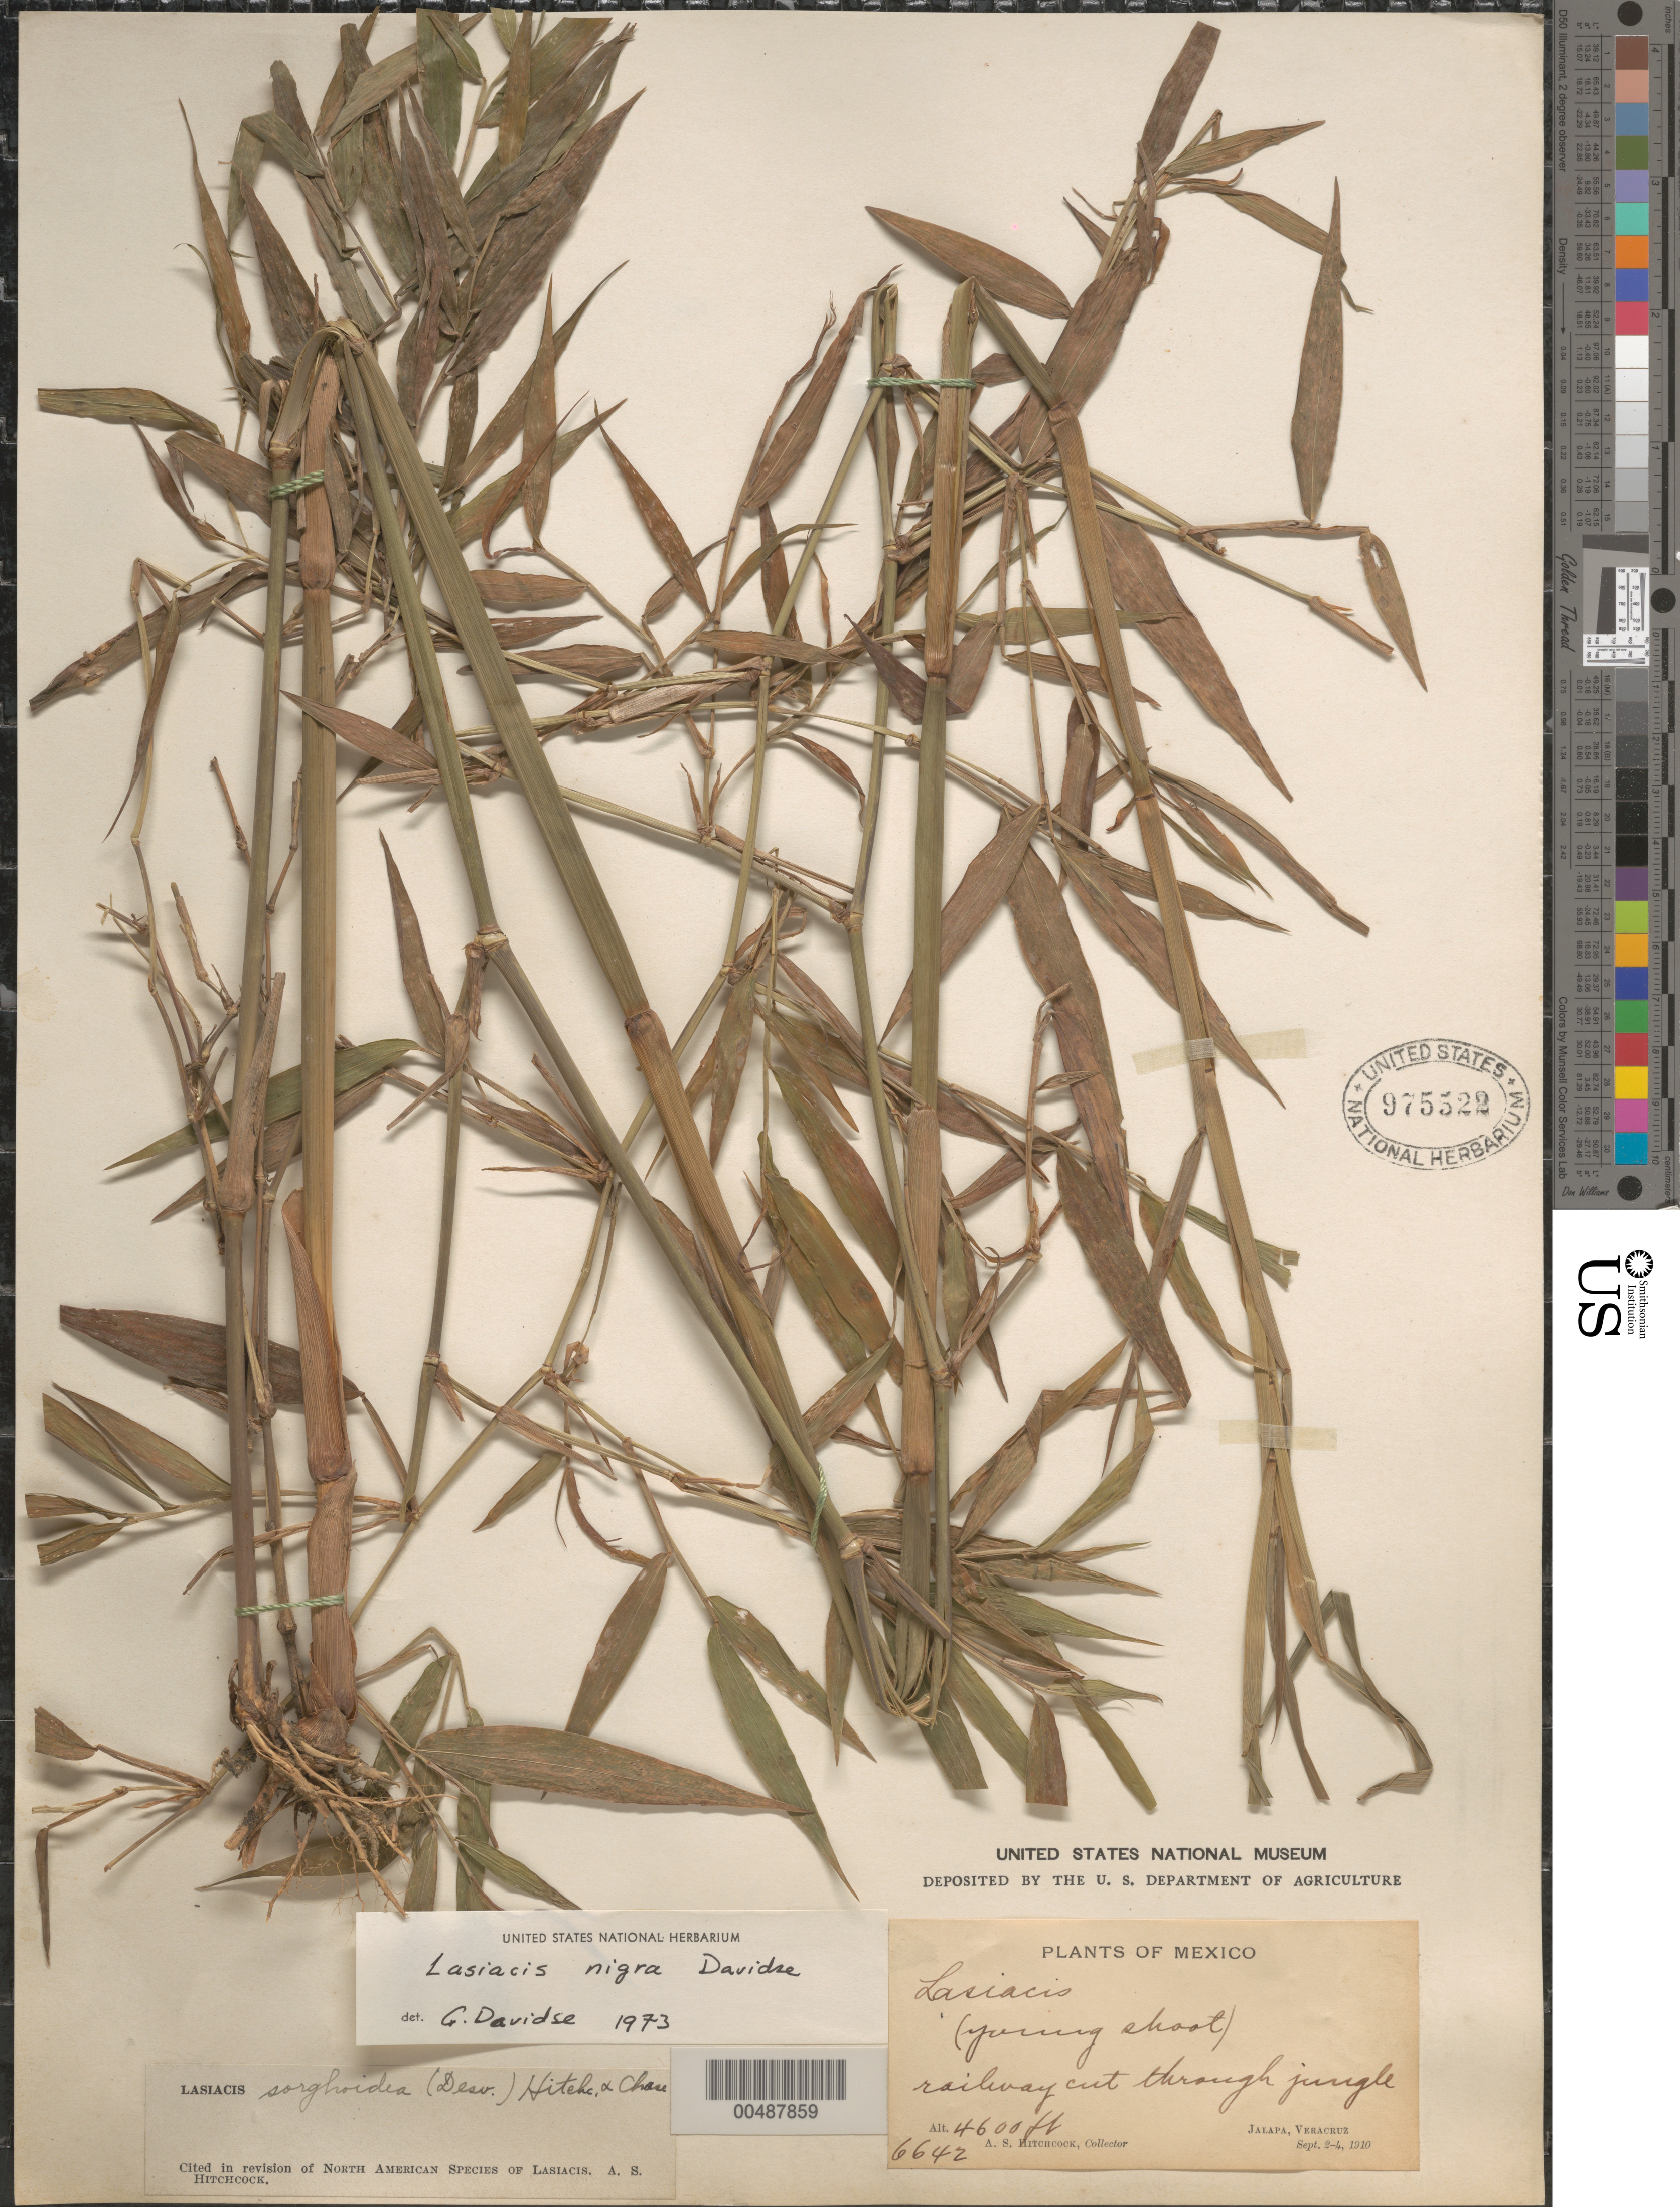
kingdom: Plantae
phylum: Tracheophyta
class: Liliopsida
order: Poales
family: Poaceae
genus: Lasiacis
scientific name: Lasiacis maxonii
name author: Swallen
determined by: Davidse, Gerrit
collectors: A. S. Hitchcock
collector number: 6642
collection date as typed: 2 Sep 1910 to 4 Sep 1910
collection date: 1910-09-02/1910-09-04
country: Mexico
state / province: Veracruz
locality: Jalapa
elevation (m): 1402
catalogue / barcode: US 975522